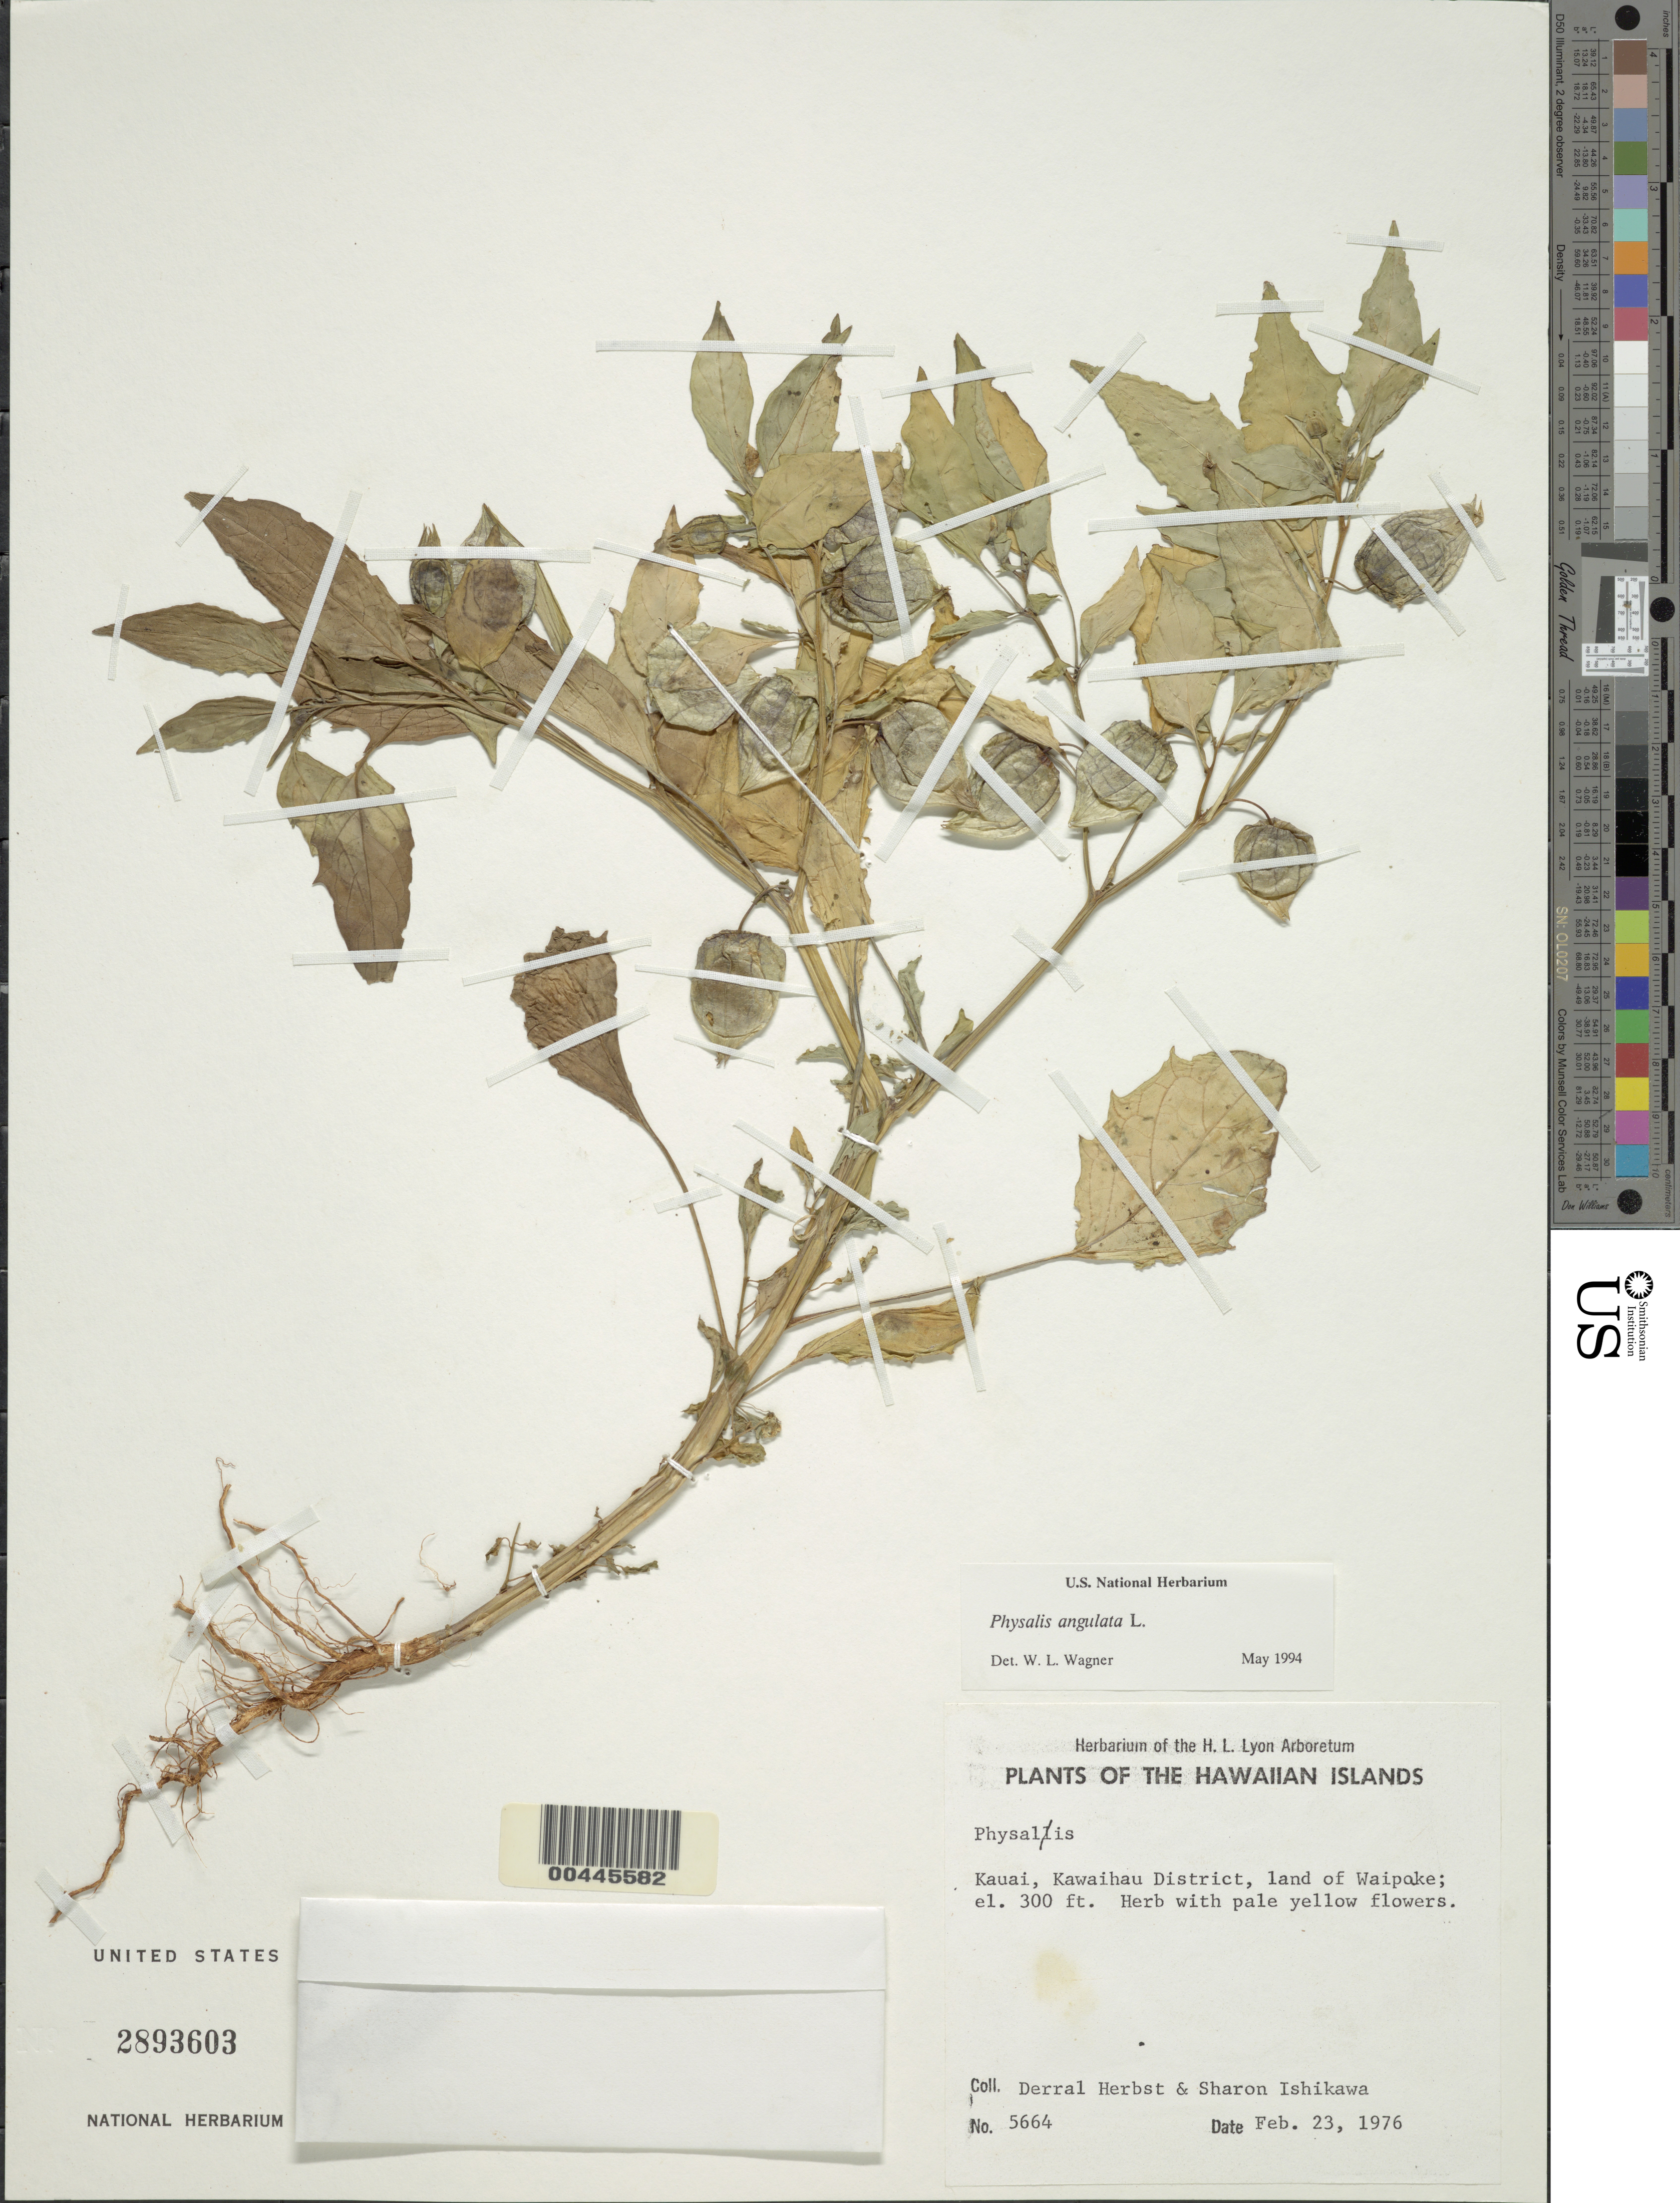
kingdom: Plantae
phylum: Tracheophyta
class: Magnoliopsida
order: Solanales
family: Solanaceae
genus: Physalis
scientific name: Physalis angulata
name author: L.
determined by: Wagner, W. L., (BOT), Smithsonian Institution - National Museum of Natural History (UNITED STATES)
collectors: D. R. Herbst & S. Ishikawa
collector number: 5664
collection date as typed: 23 Feb 1976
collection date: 1976-02-23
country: United States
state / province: Hawaii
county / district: Kauai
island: Kaua'i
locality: Kawaihau District, land of Waipoke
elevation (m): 91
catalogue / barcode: US 2893603